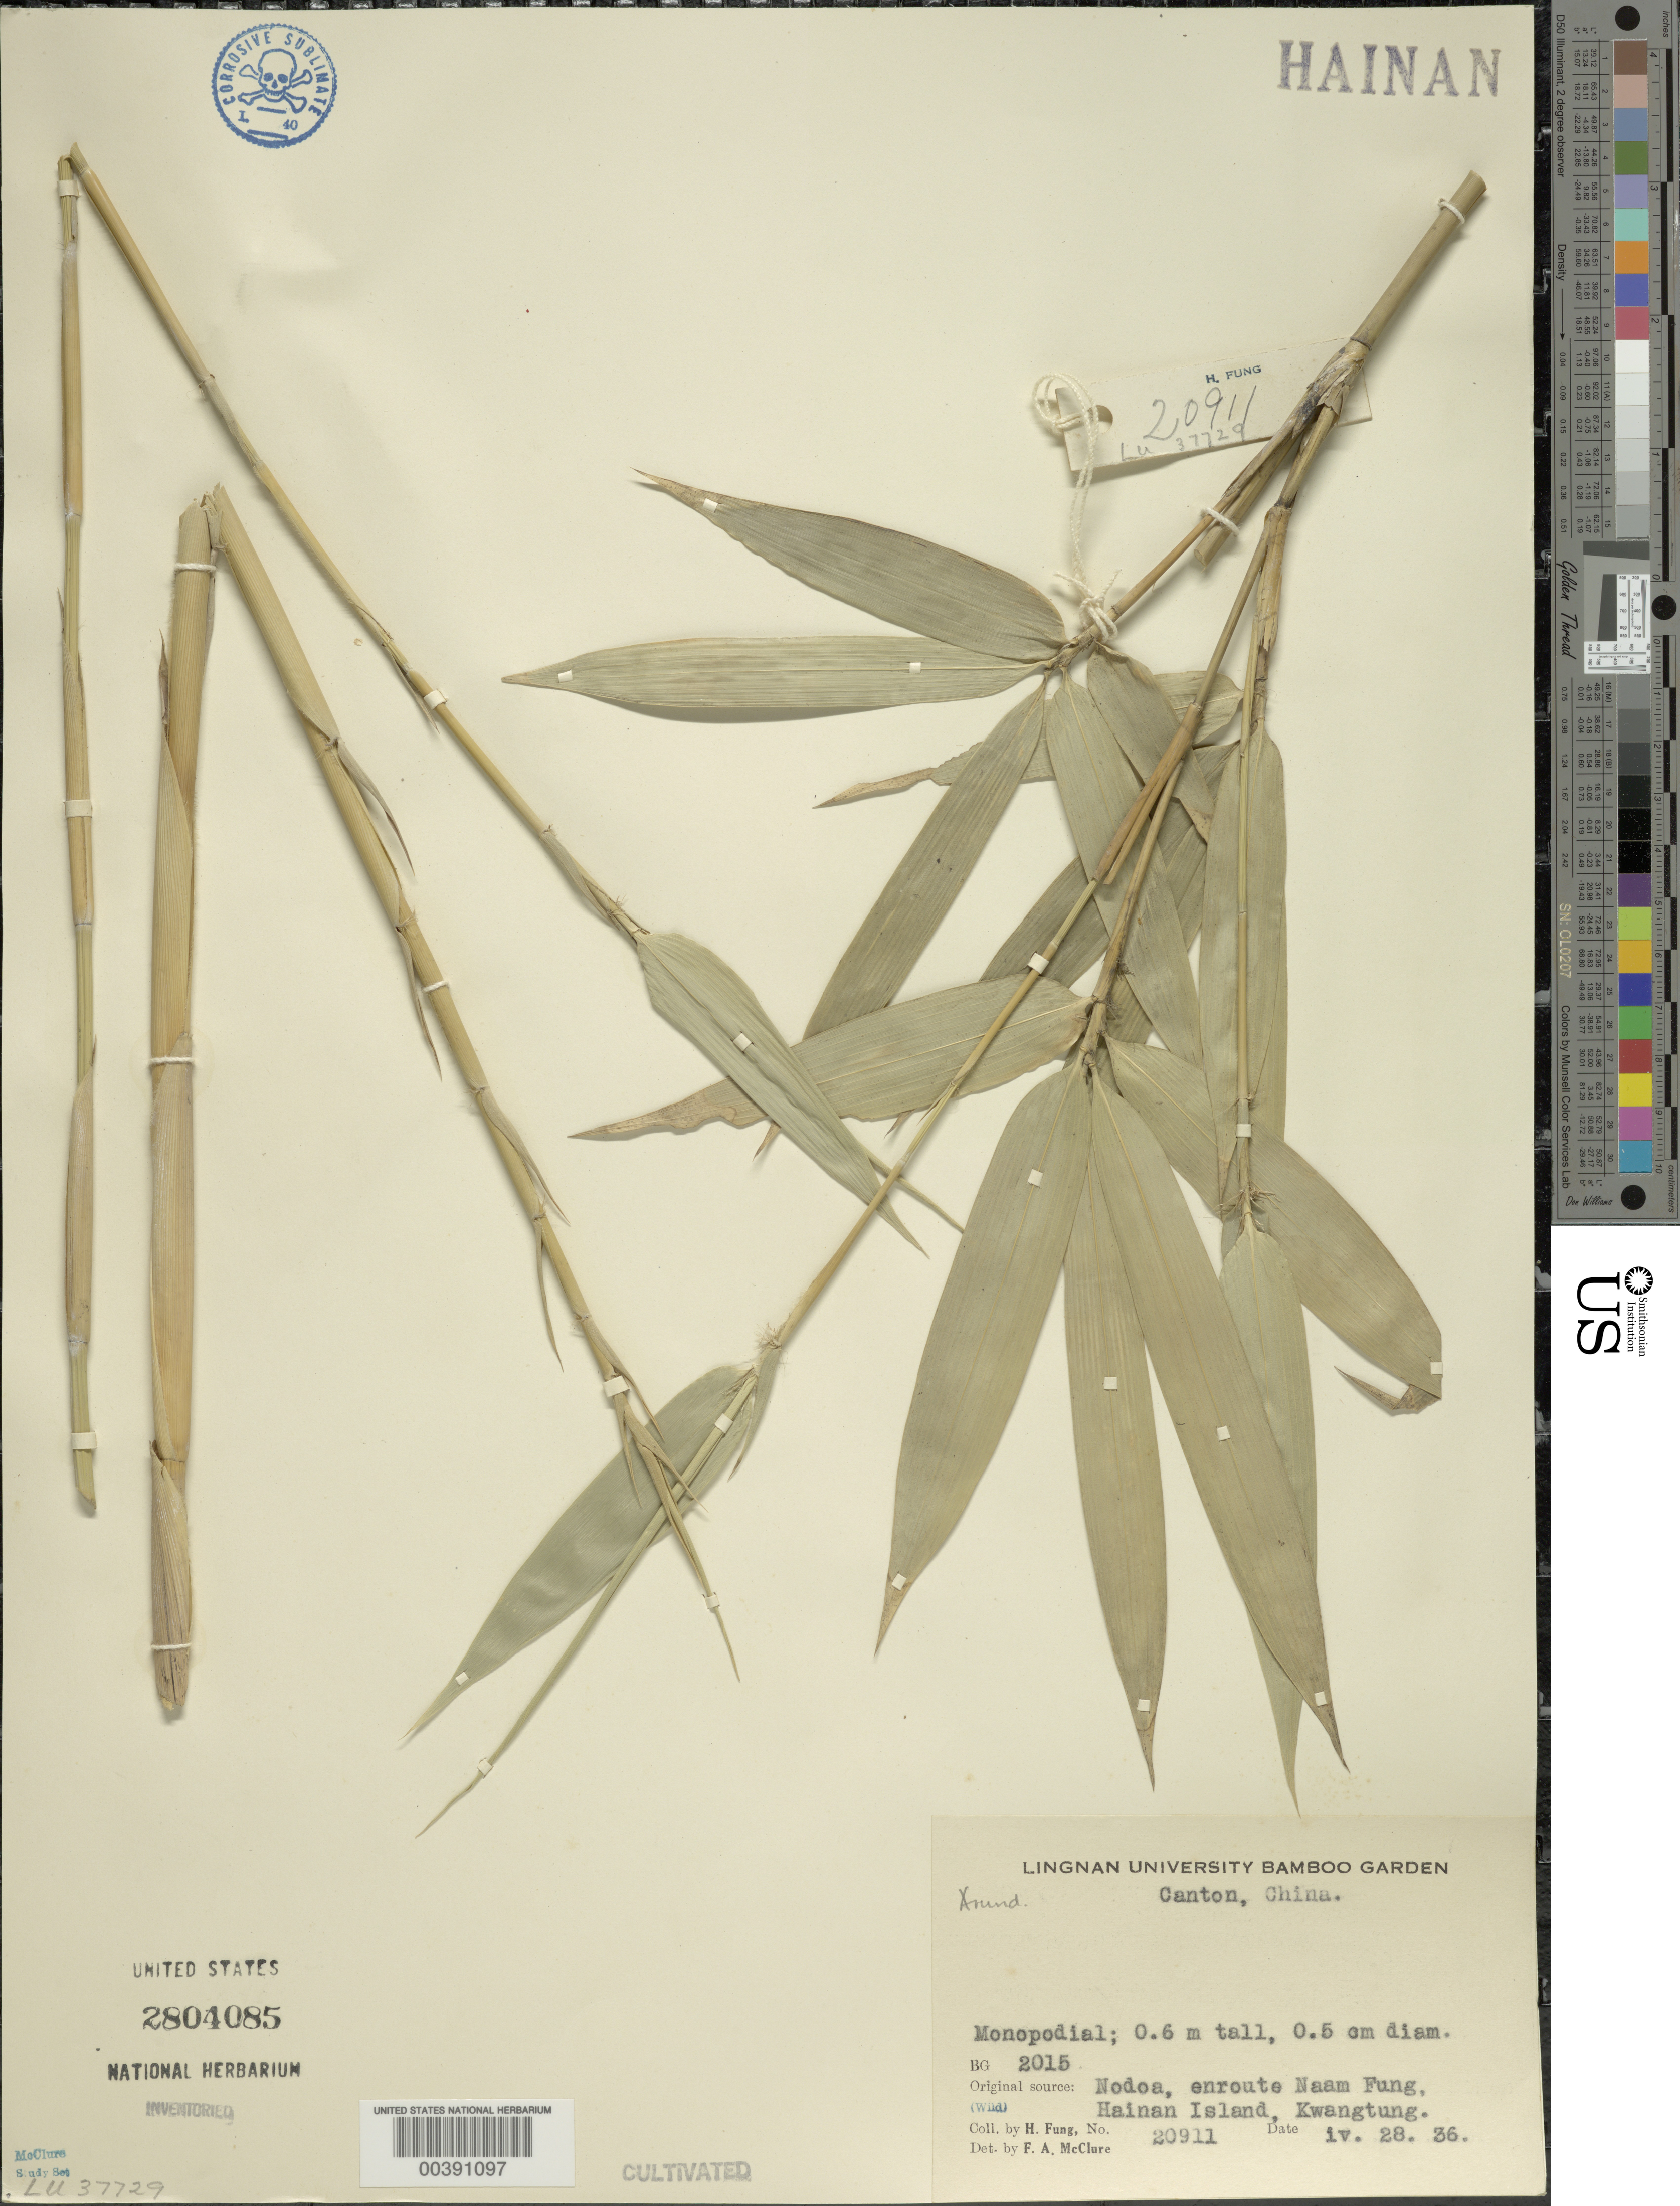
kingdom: Plantae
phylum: Tracheophyta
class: Liliopsida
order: Poales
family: Poaceae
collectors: H. L. Fung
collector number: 20911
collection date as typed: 28 Apr 1936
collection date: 1936-04-28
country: China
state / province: Guangdong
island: Honam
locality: Lingnan univ. bg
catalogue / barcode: US 2804085